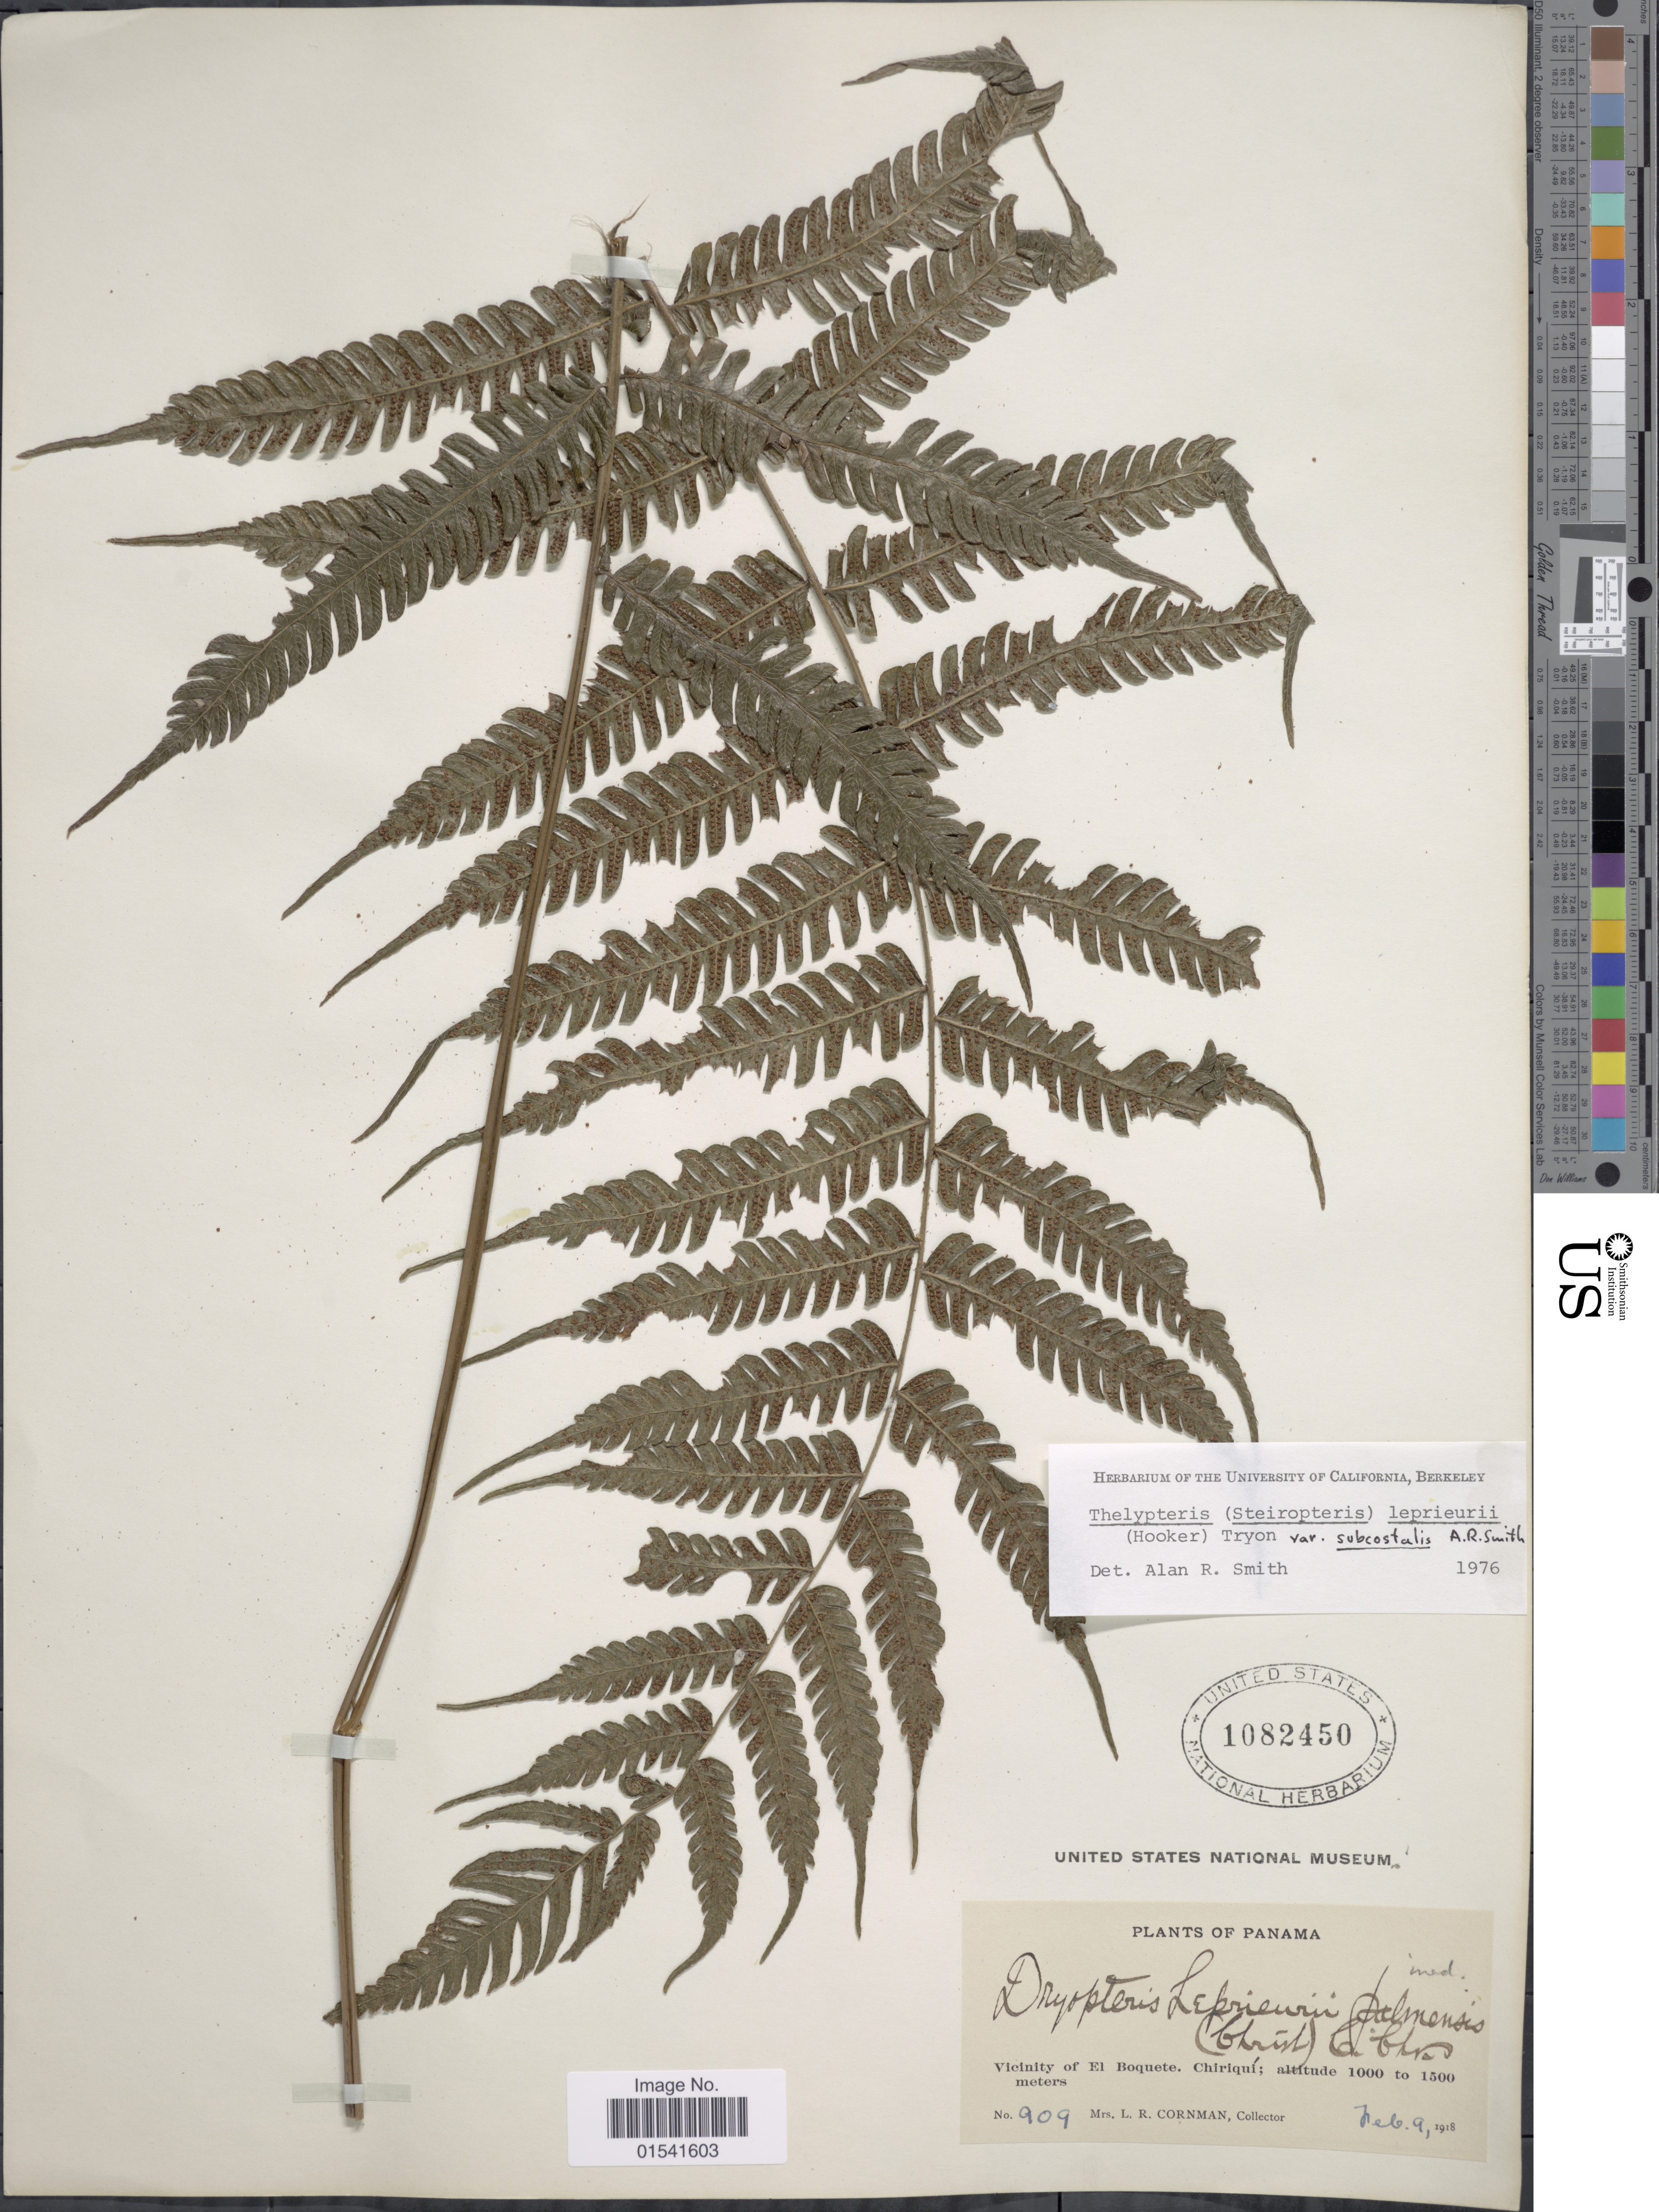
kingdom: Plantae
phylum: Tracheophyta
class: Polypodiopsida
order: Polypodiales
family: Thelypteridaceae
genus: Steiropteris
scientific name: Steiropteris leprieurii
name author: (Hook. f.) Pic. Serm.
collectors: L. Cornman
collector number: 909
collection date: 1918-02-09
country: Panama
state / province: Chiriqui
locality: Vicinity of El Boquete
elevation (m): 1000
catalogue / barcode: US 1082450